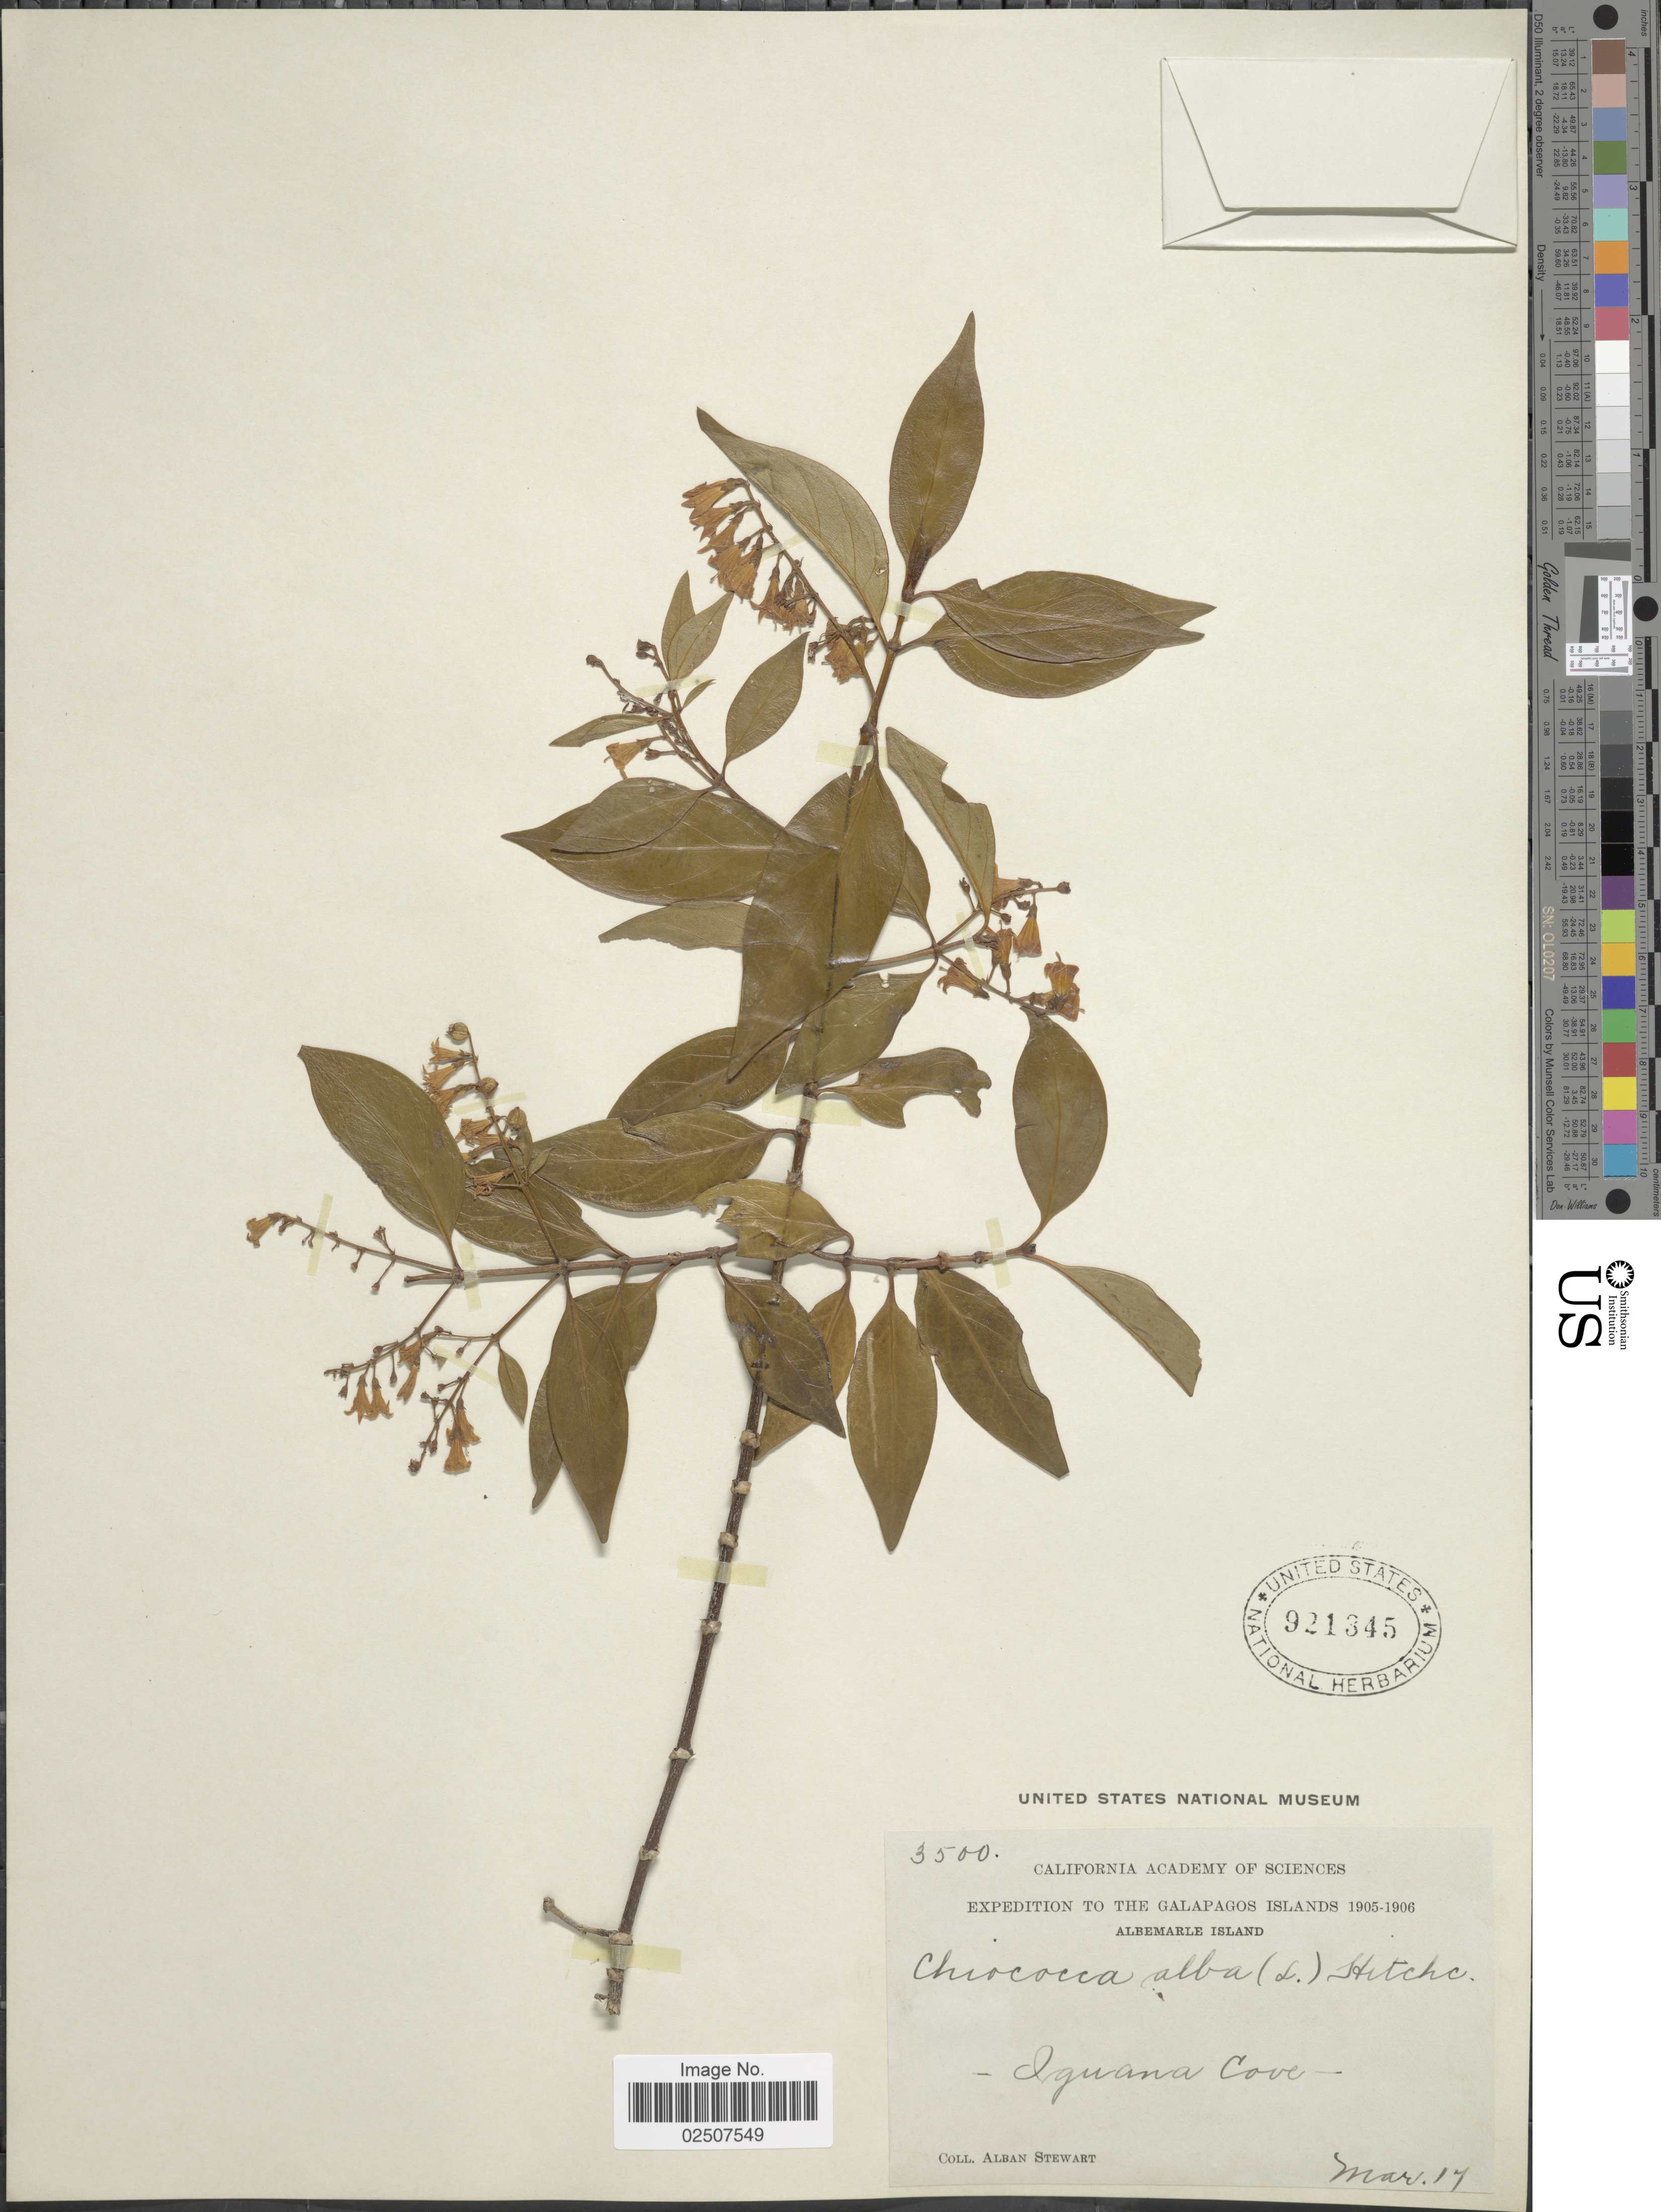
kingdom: Plantae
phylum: Tracheophyta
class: Magnoliopsida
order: Gentianales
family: Rubiaceae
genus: Chiococca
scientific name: Chiococca alba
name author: (L.) Hitchc.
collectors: A. Stewart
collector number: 3500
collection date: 1905-03-17/1906-03-17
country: Ecuador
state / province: Colón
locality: Galapagos Islands. Albemarle Island. Iguana Cove.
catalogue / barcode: US 921345